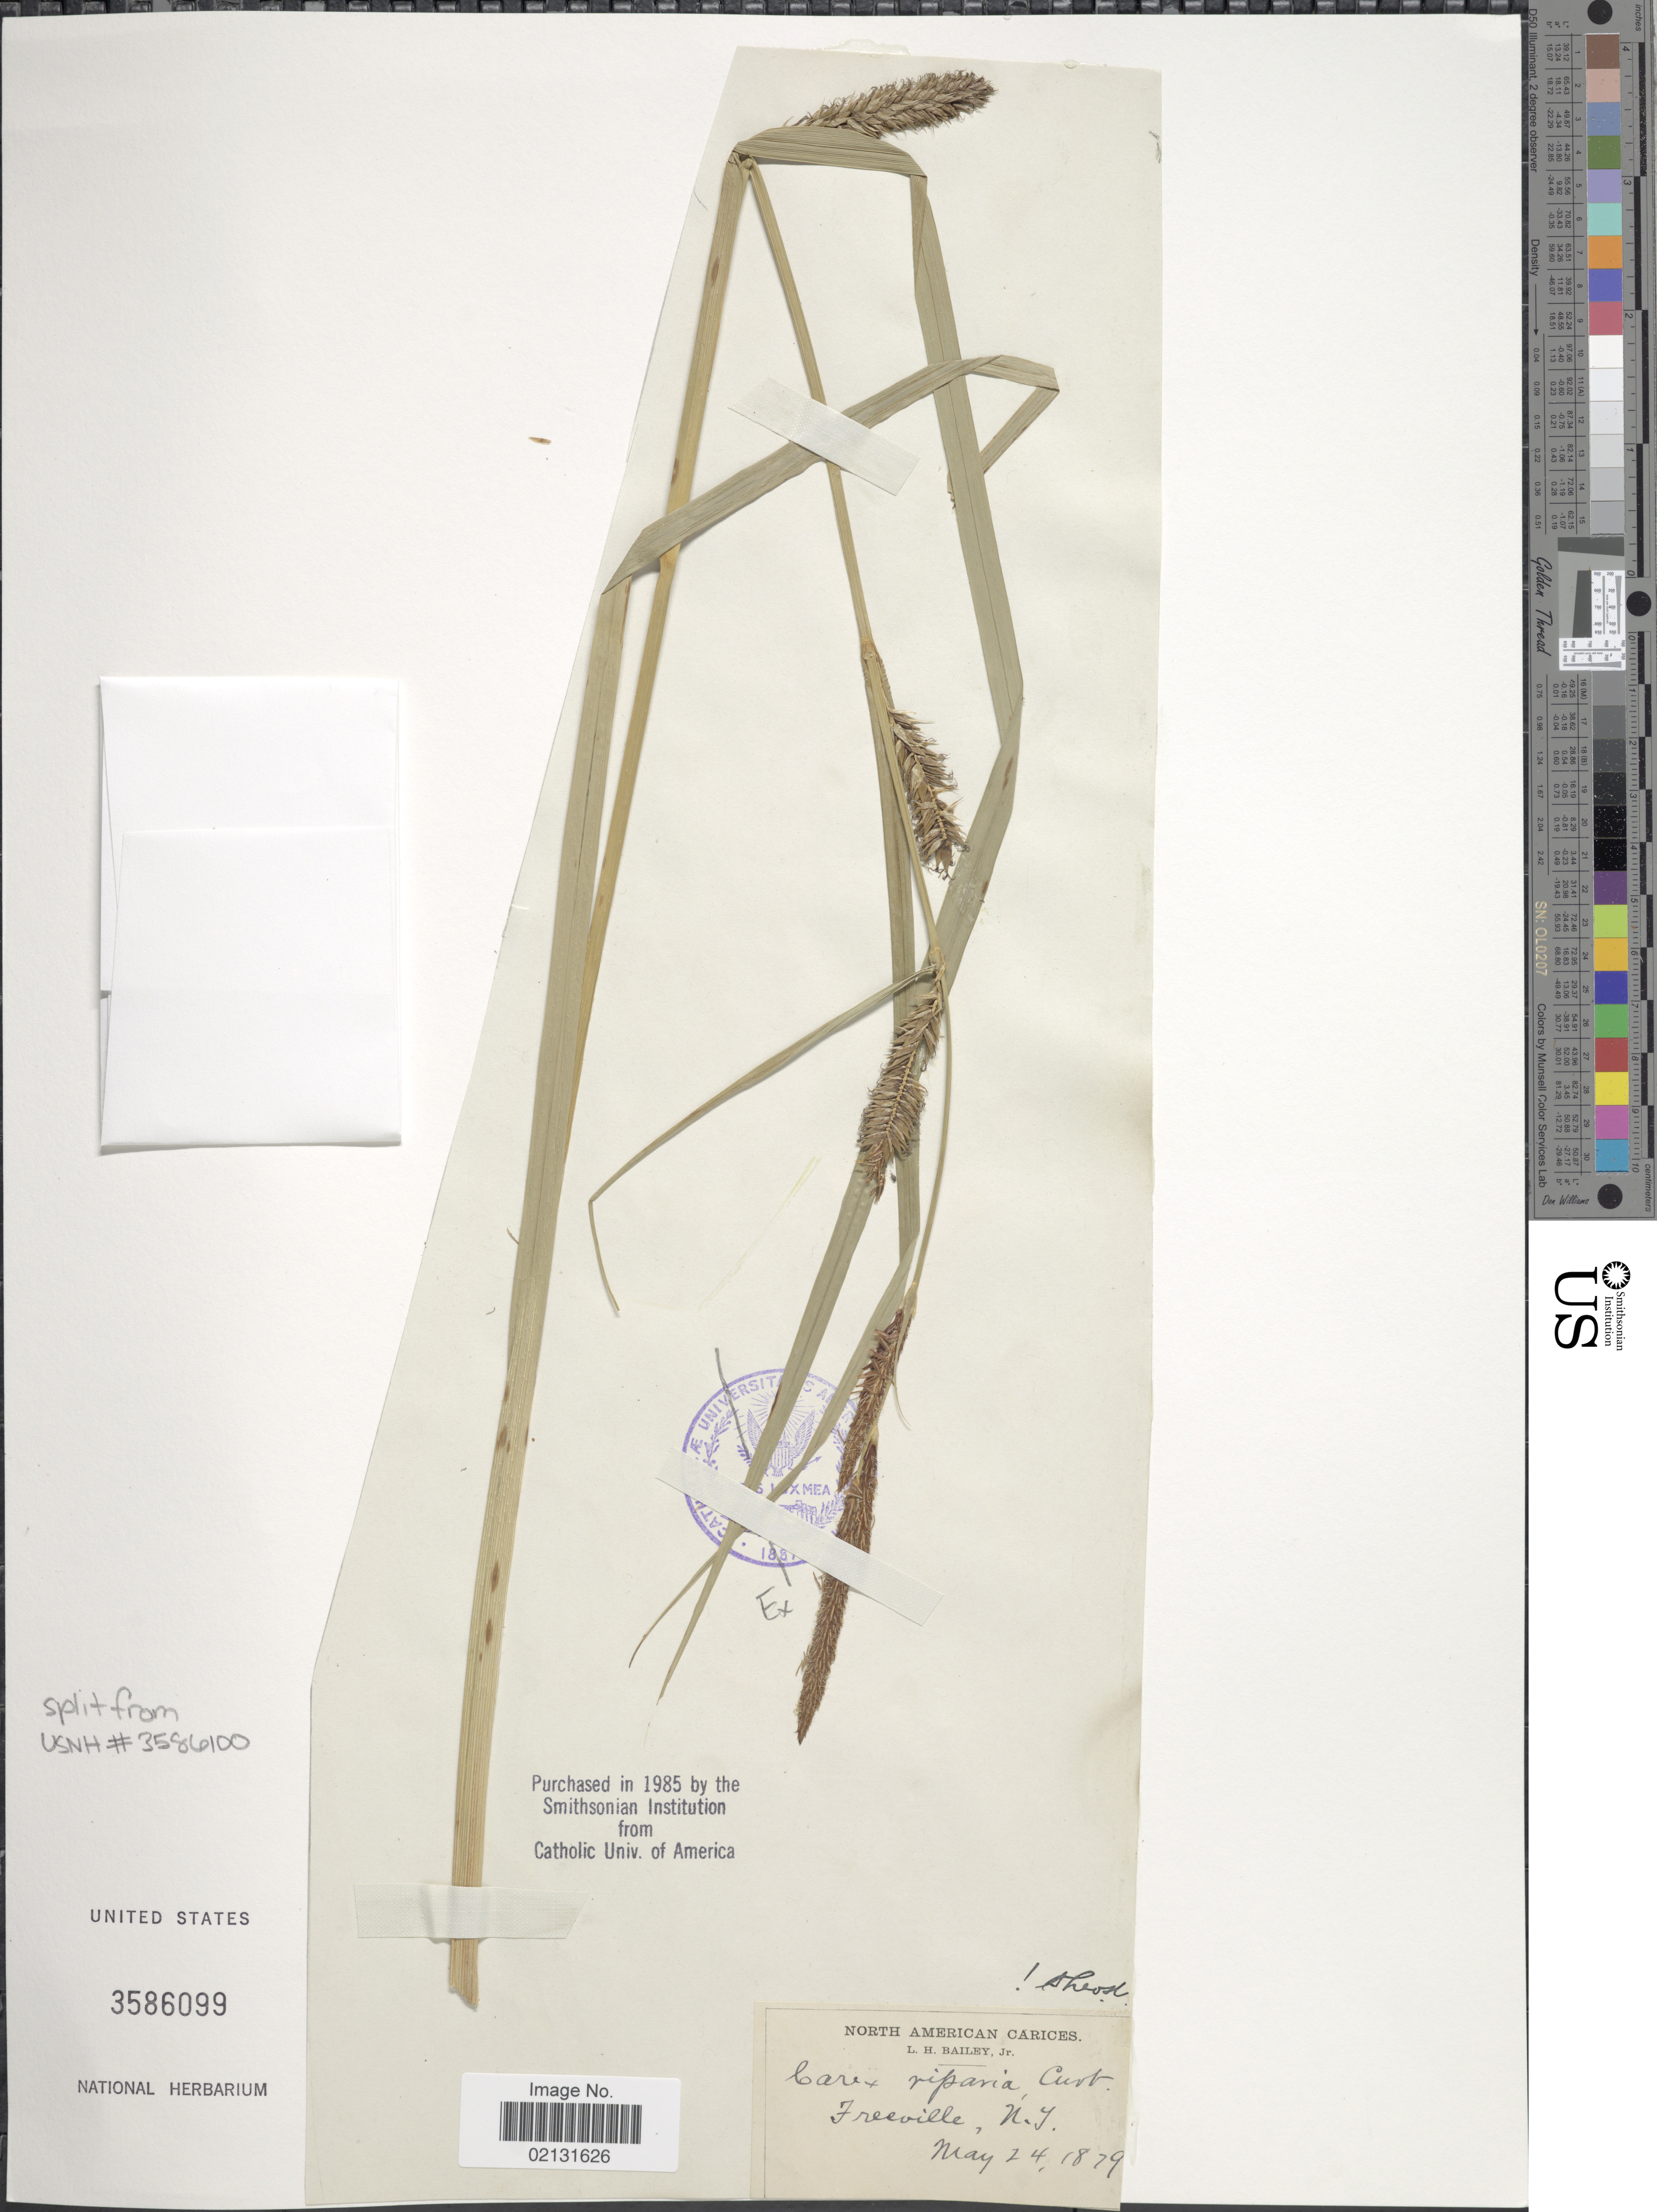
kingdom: Plantae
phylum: Tracheophyta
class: Liliopsida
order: Poales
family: Cyperaceae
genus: Carex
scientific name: Carex riparia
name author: Curtis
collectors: L. H. Bailey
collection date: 1879-05-24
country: United States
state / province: New Jersey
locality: Freeville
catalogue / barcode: US 3586099